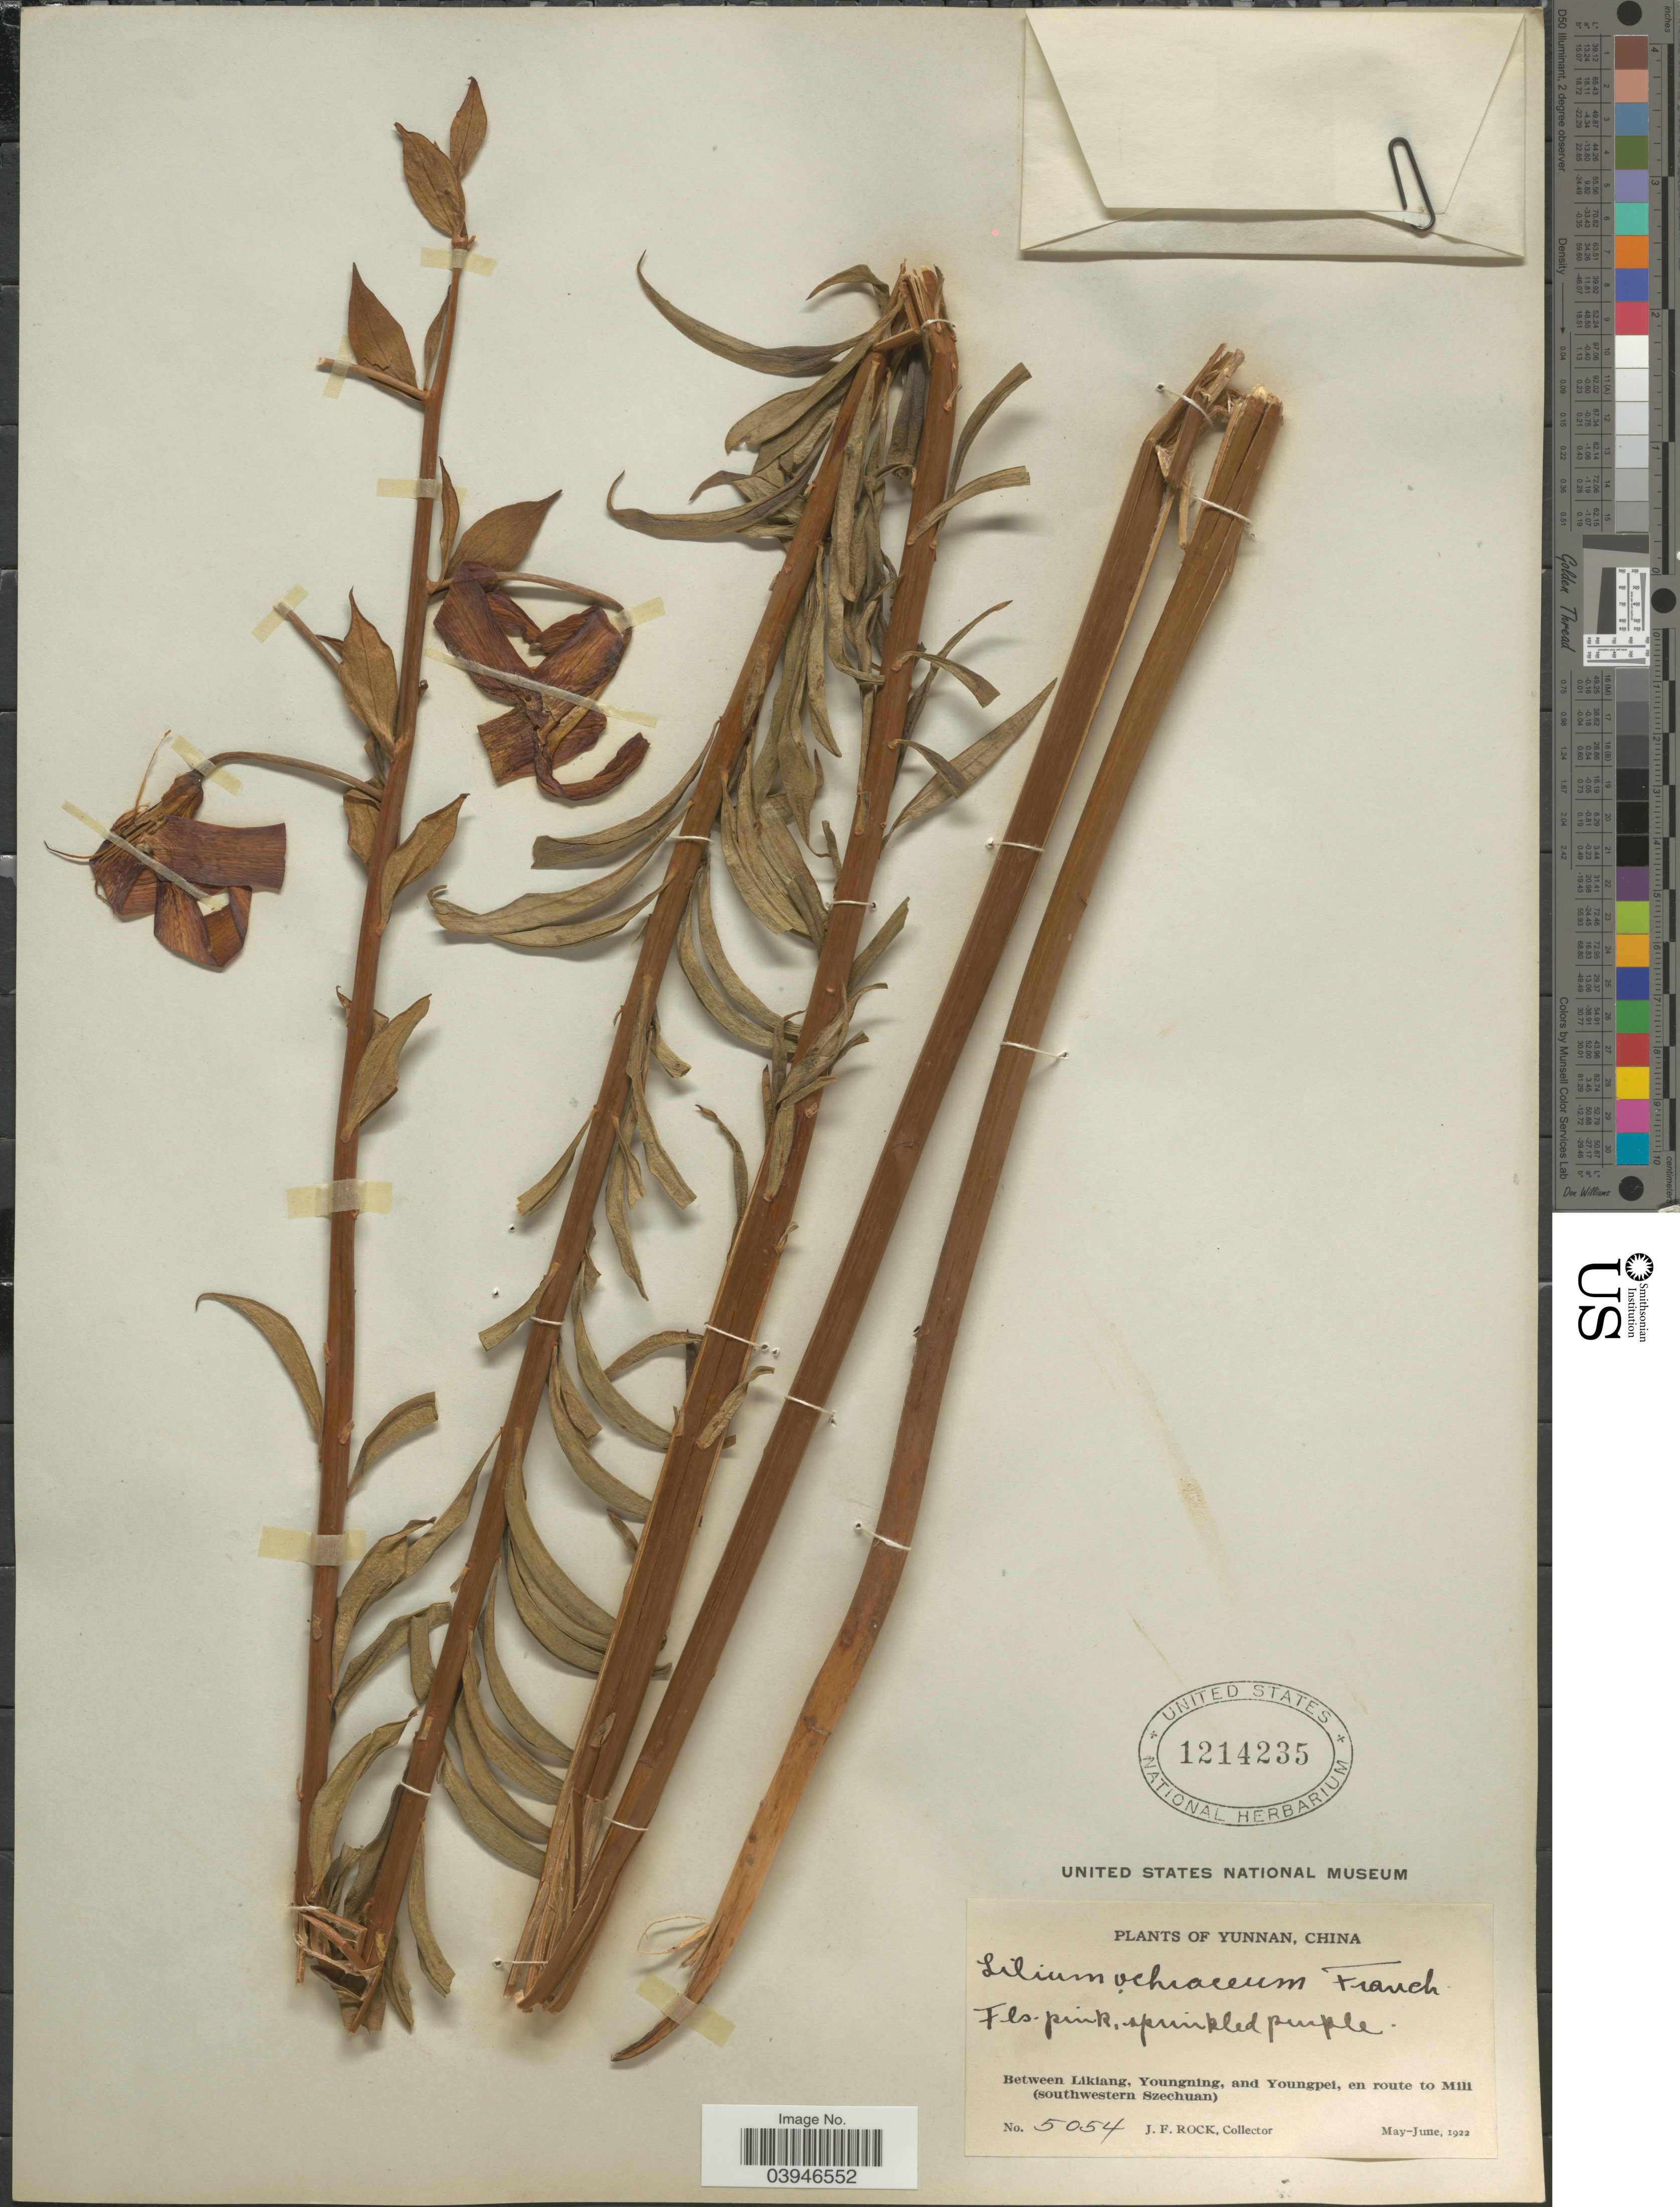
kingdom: Plantae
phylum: Tracheophyta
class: Liliopsida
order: Liliales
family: Liliaceae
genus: Lilium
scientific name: Lilium ochraceum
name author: Franch.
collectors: J. Rock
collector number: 5054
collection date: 1922-05/1922-06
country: China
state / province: Yunnan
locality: Between Likiang, Youngning, and Youngpei, en route to Mili (southwestern Szechuan).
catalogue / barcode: US 1214235